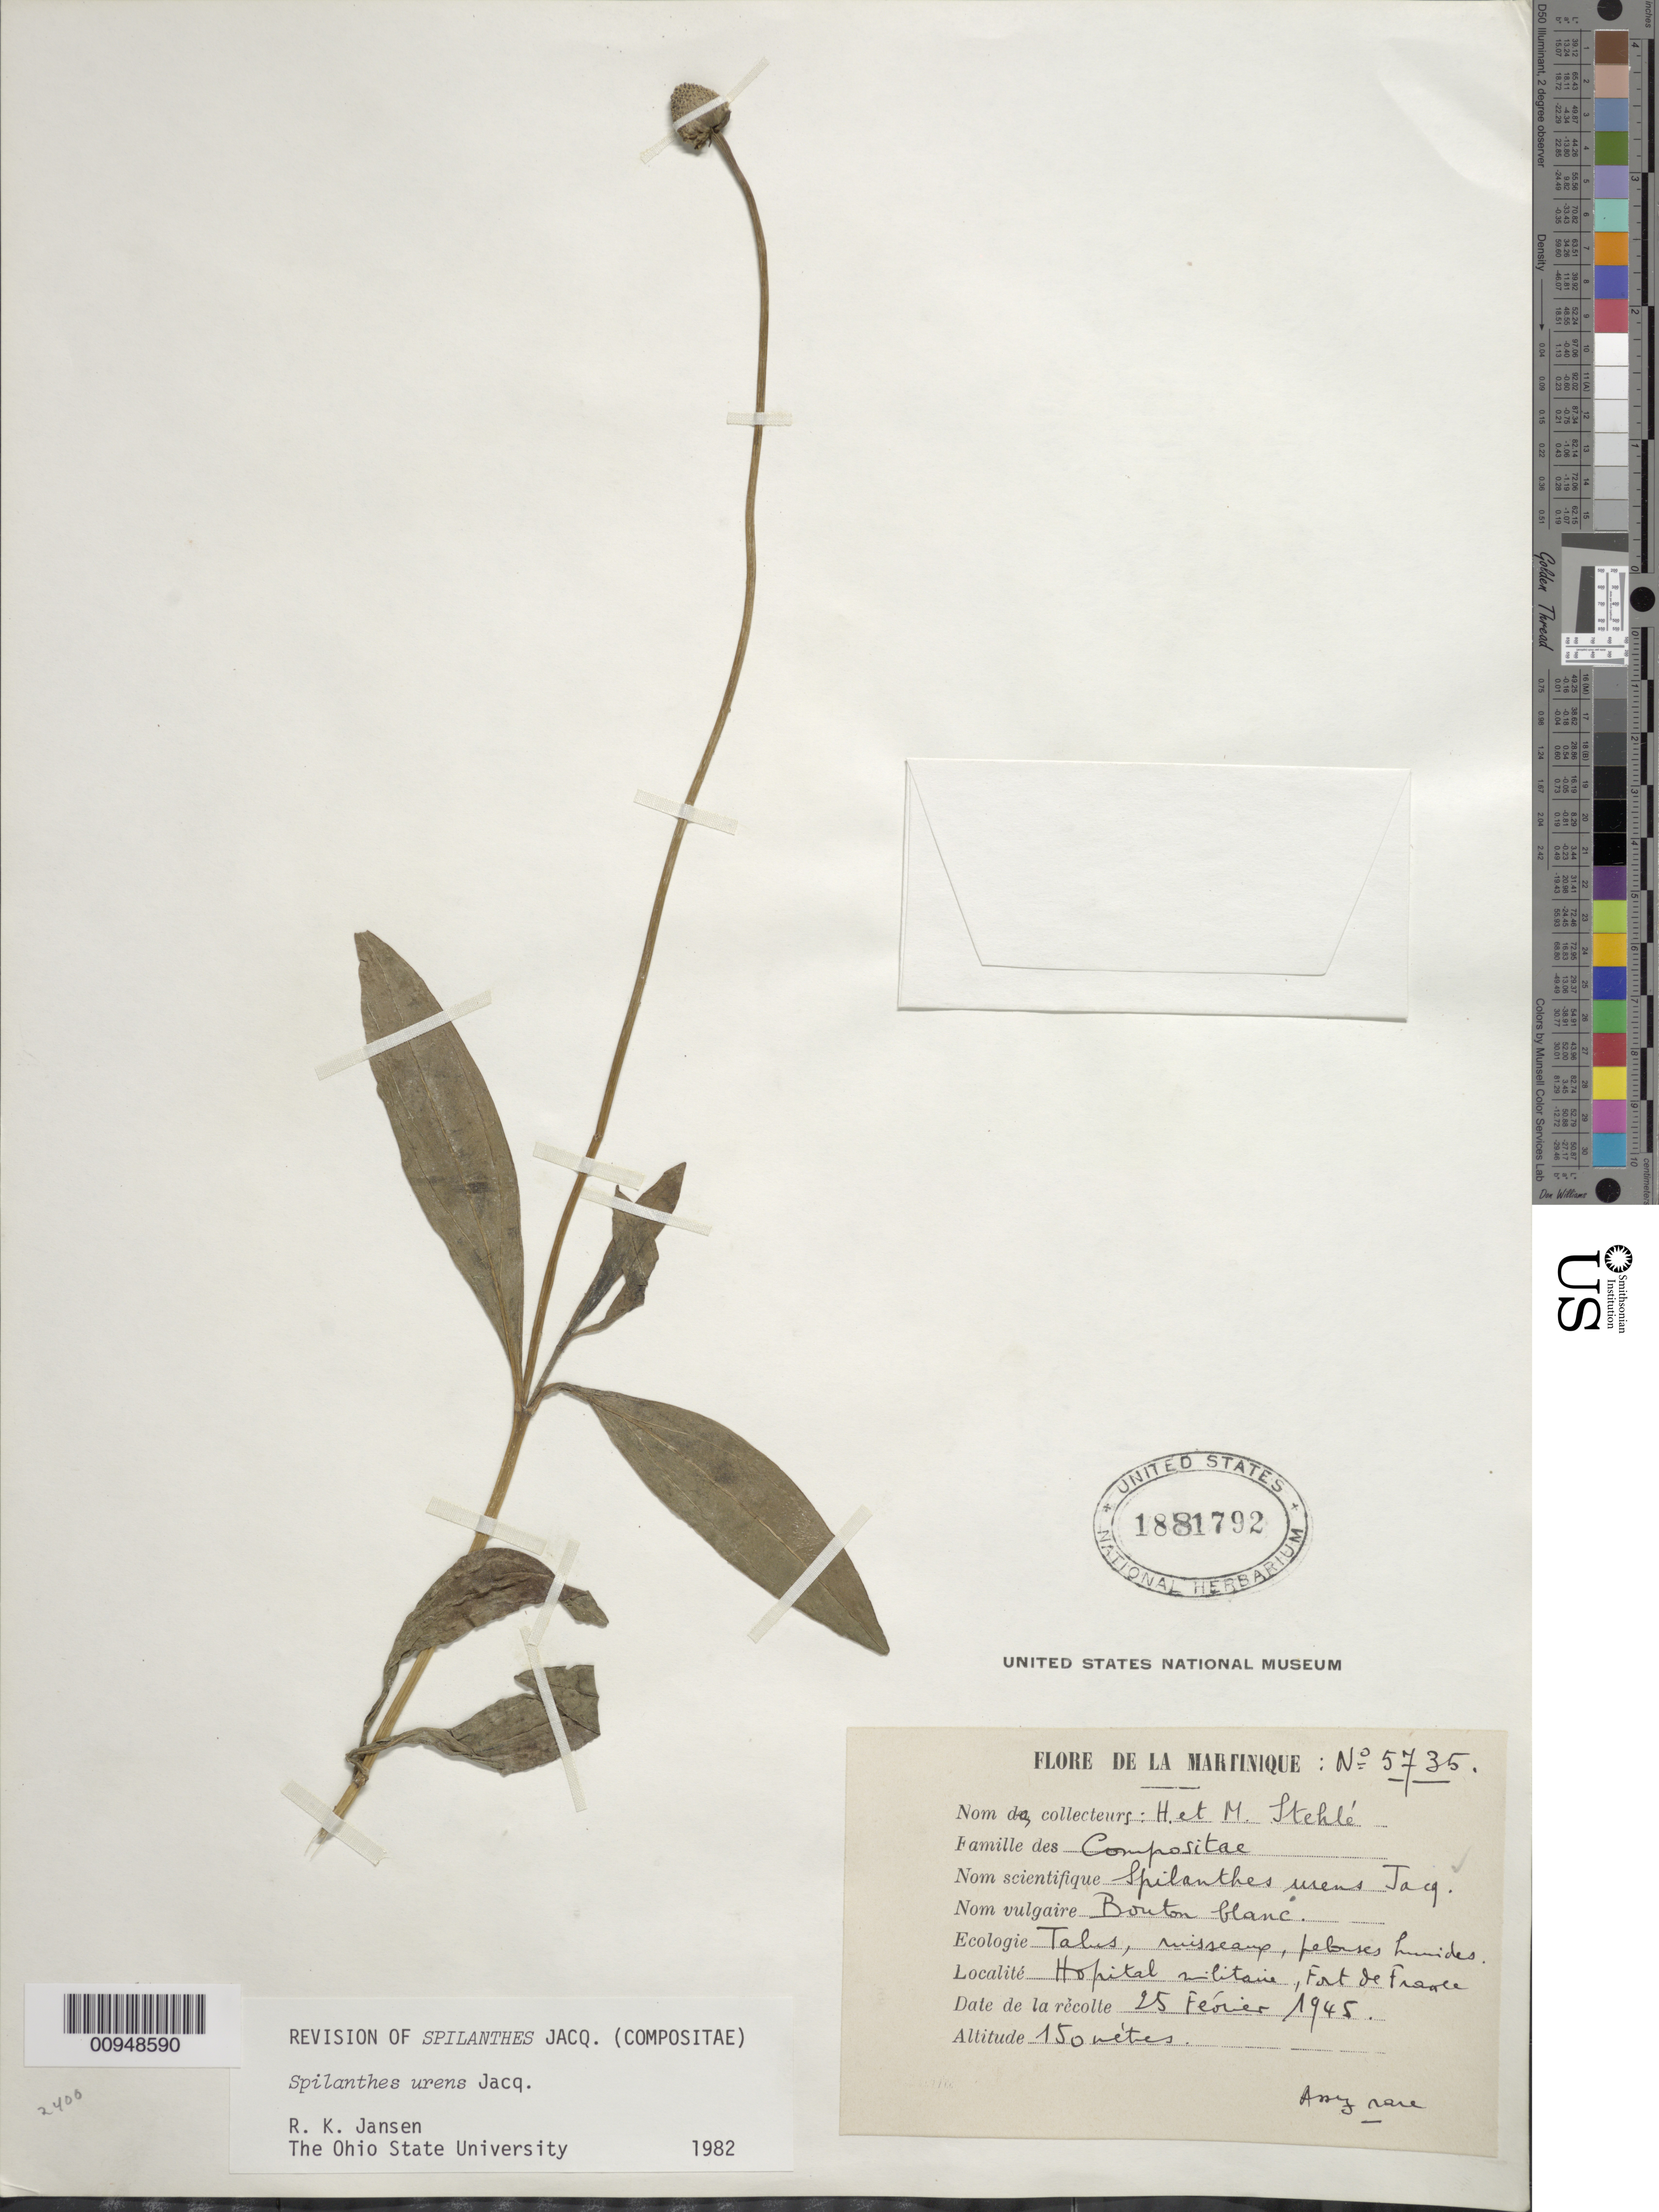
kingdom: Plantae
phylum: Tracheophyta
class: Magnoliopsida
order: Asterales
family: Asteraceae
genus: Spilanthes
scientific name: Spilanthes urens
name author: Jacq.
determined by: Jansen, R. K.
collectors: H. Stehlé & M. Stehlé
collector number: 5735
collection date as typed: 25 Feb 1945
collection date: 1945-02-25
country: Martinique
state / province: Fort-de-France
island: Martinique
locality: Hopital, Fort de France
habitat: Talus, suisseamp, pelouses humides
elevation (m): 150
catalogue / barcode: US 1881792